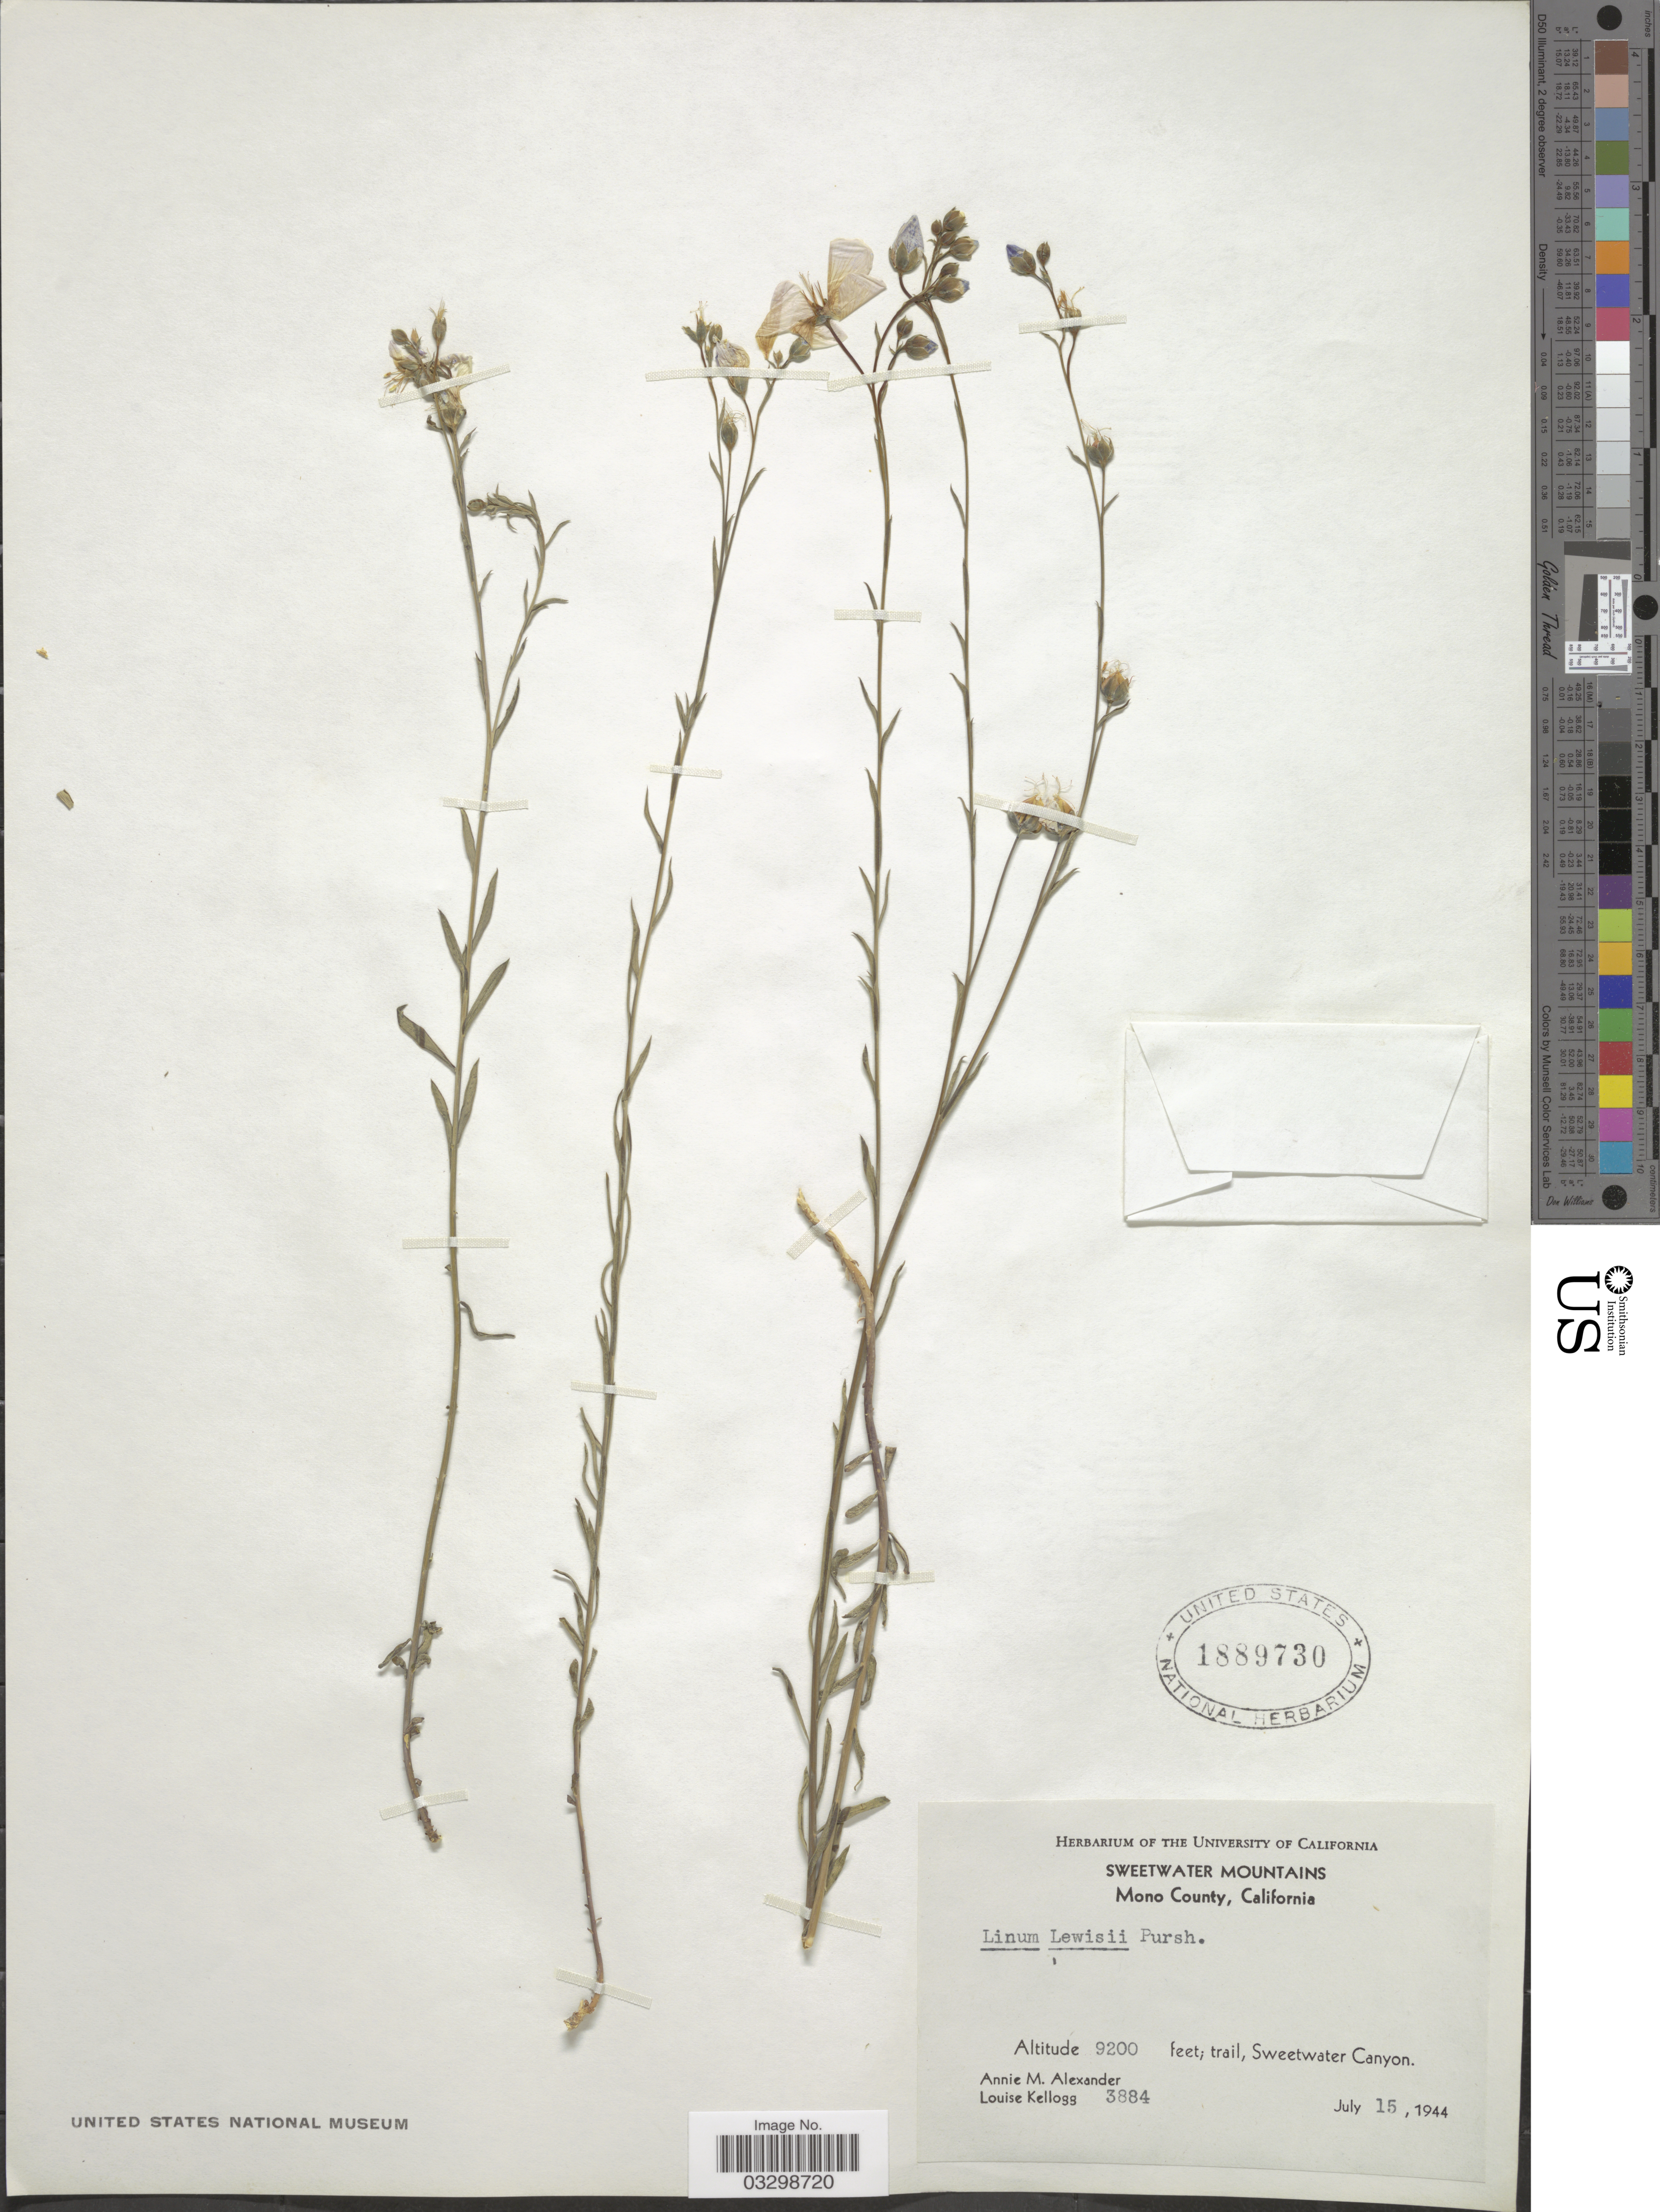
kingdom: Plantae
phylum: Tracheophyta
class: Magnoliopsida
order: Malpighiales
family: Linaceae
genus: Linum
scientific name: Linum lewisii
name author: Pursh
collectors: A. M. Alexander & L. Kellogg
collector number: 3884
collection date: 1944-07-15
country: United States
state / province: California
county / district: Mono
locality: Sweetwater Mountains, Mono County. Sweetwater Canyon.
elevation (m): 2804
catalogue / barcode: US 1889730